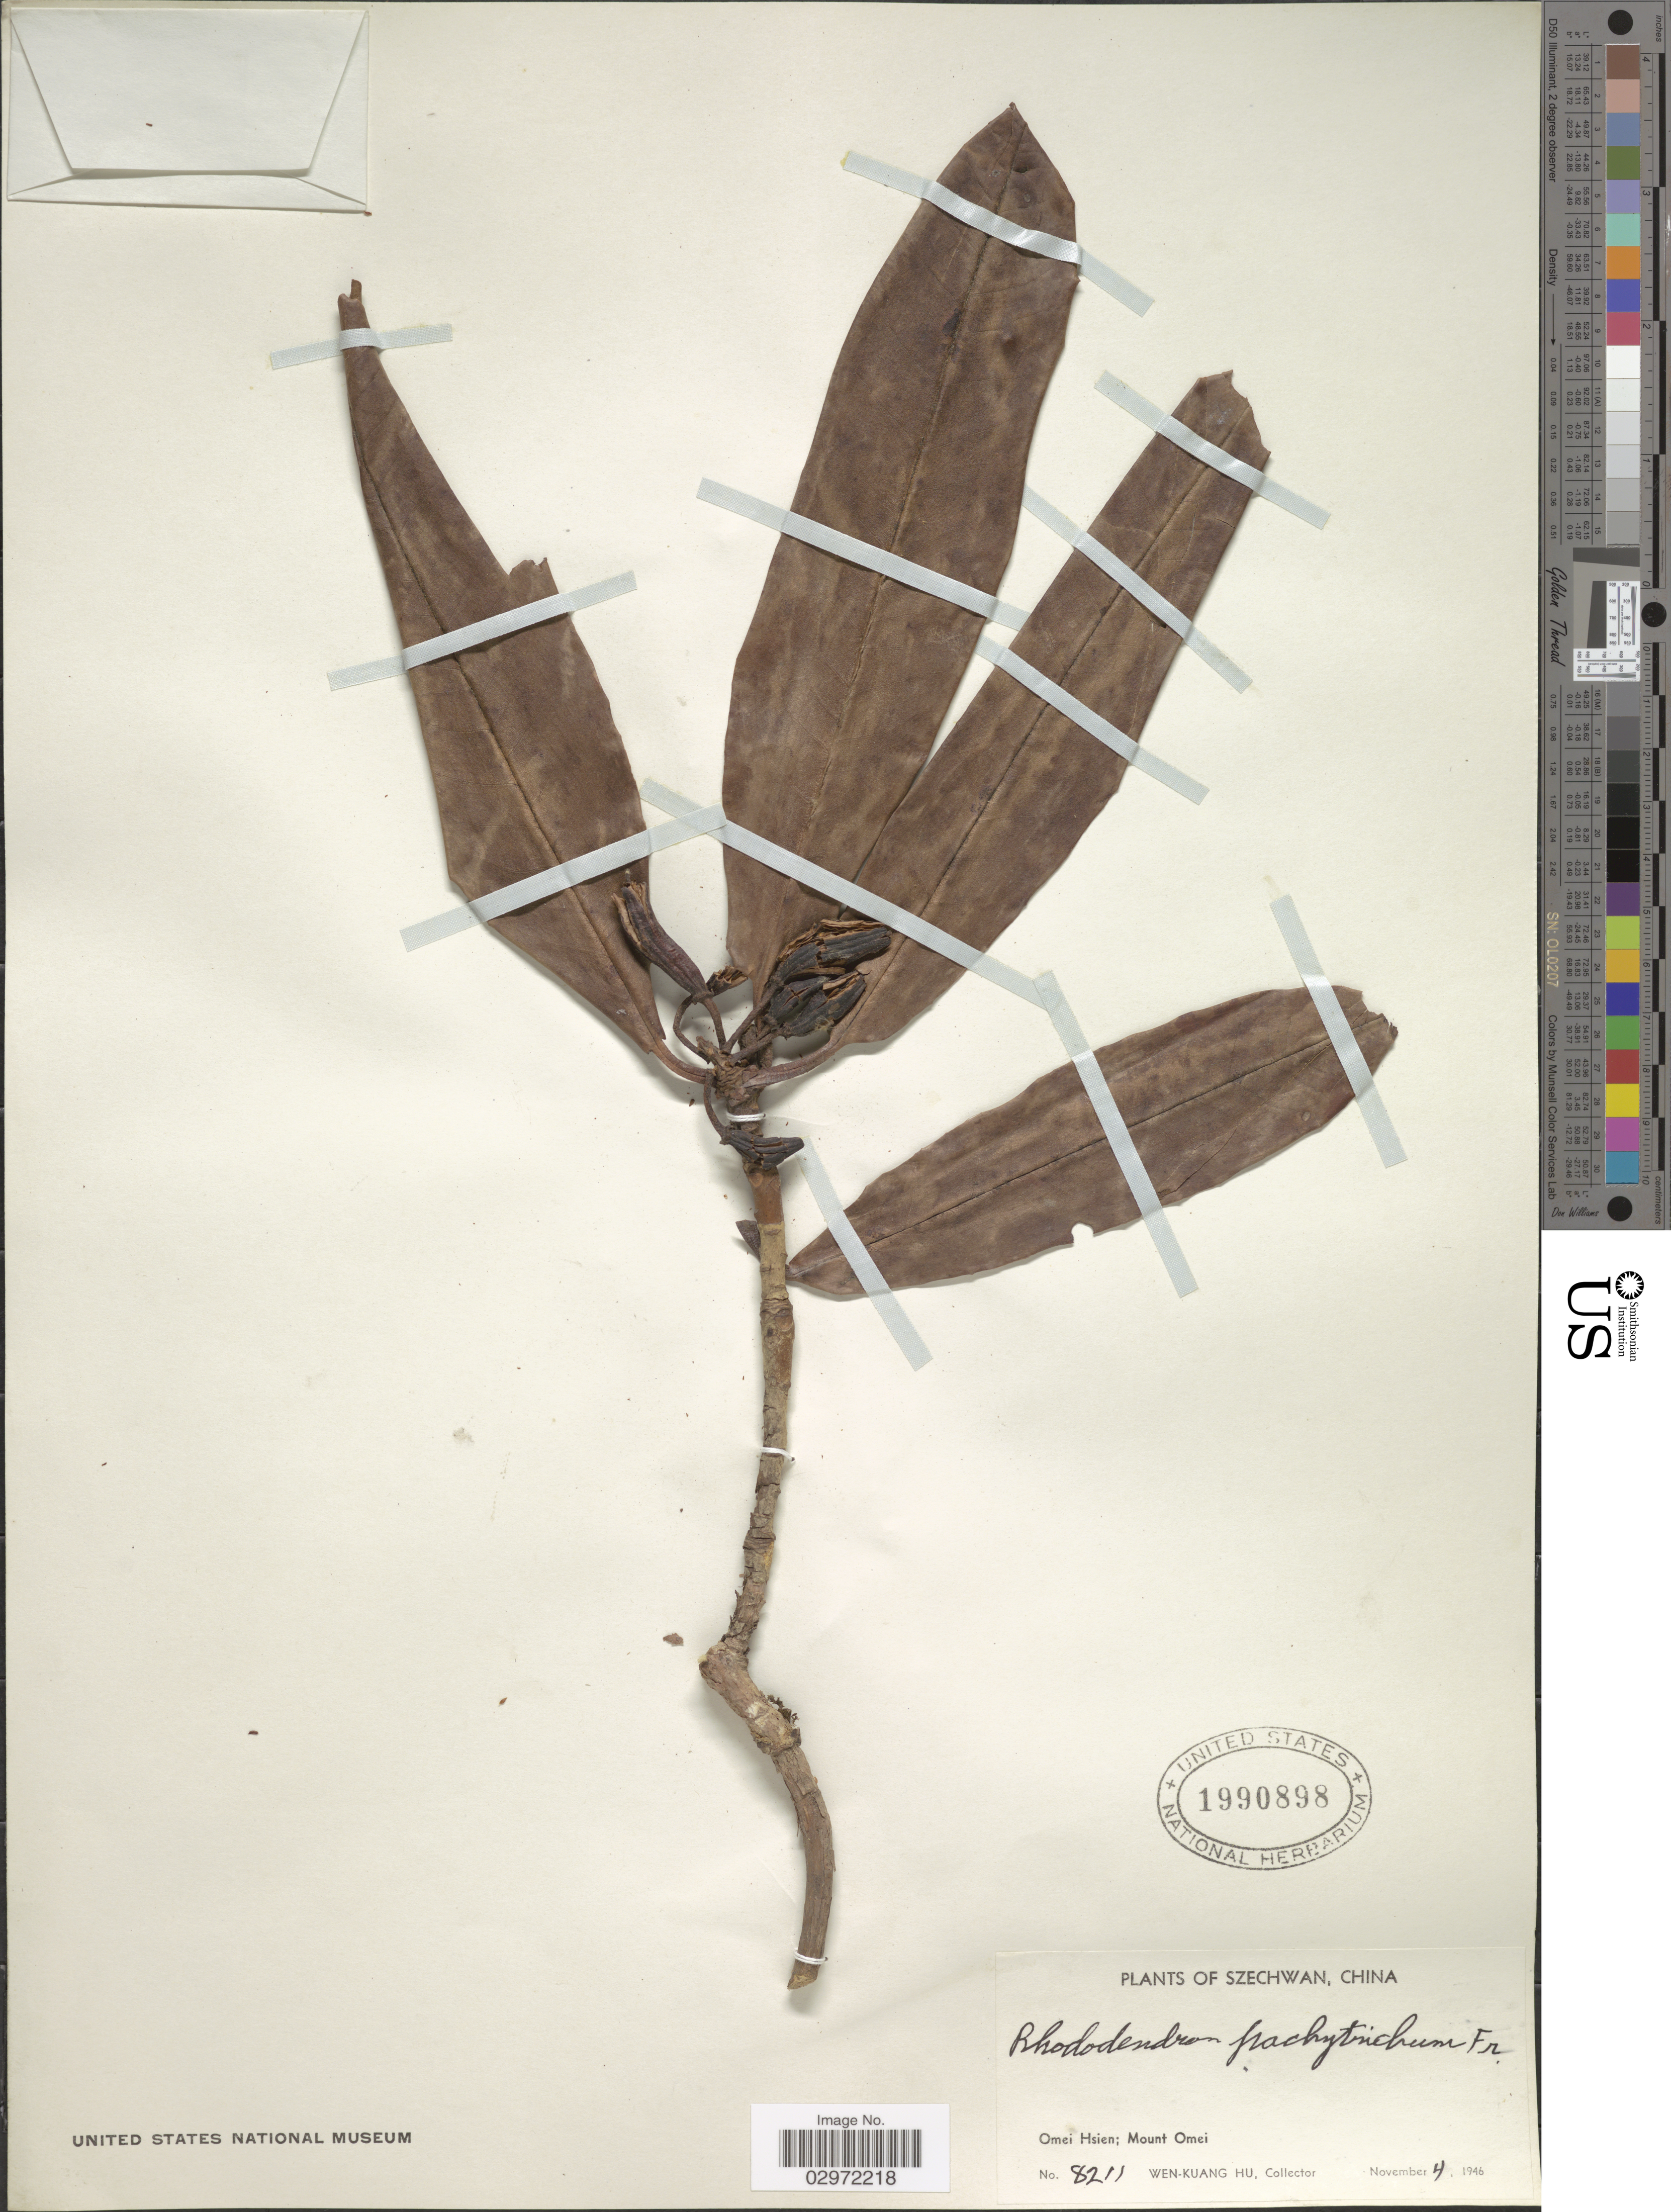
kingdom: Plantae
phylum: Tracheophyta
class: Magnoliopsida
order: Ericales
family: Ericaceae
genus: Rhododendron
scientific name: Rhododendron pachytrichum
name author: Franch.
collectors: W. K. Hu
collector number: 8211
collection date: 1946-11-04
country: China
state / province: Sichuan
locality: Szechwan. Omei Hsien; Mount Omei.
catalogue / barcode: US 1990898